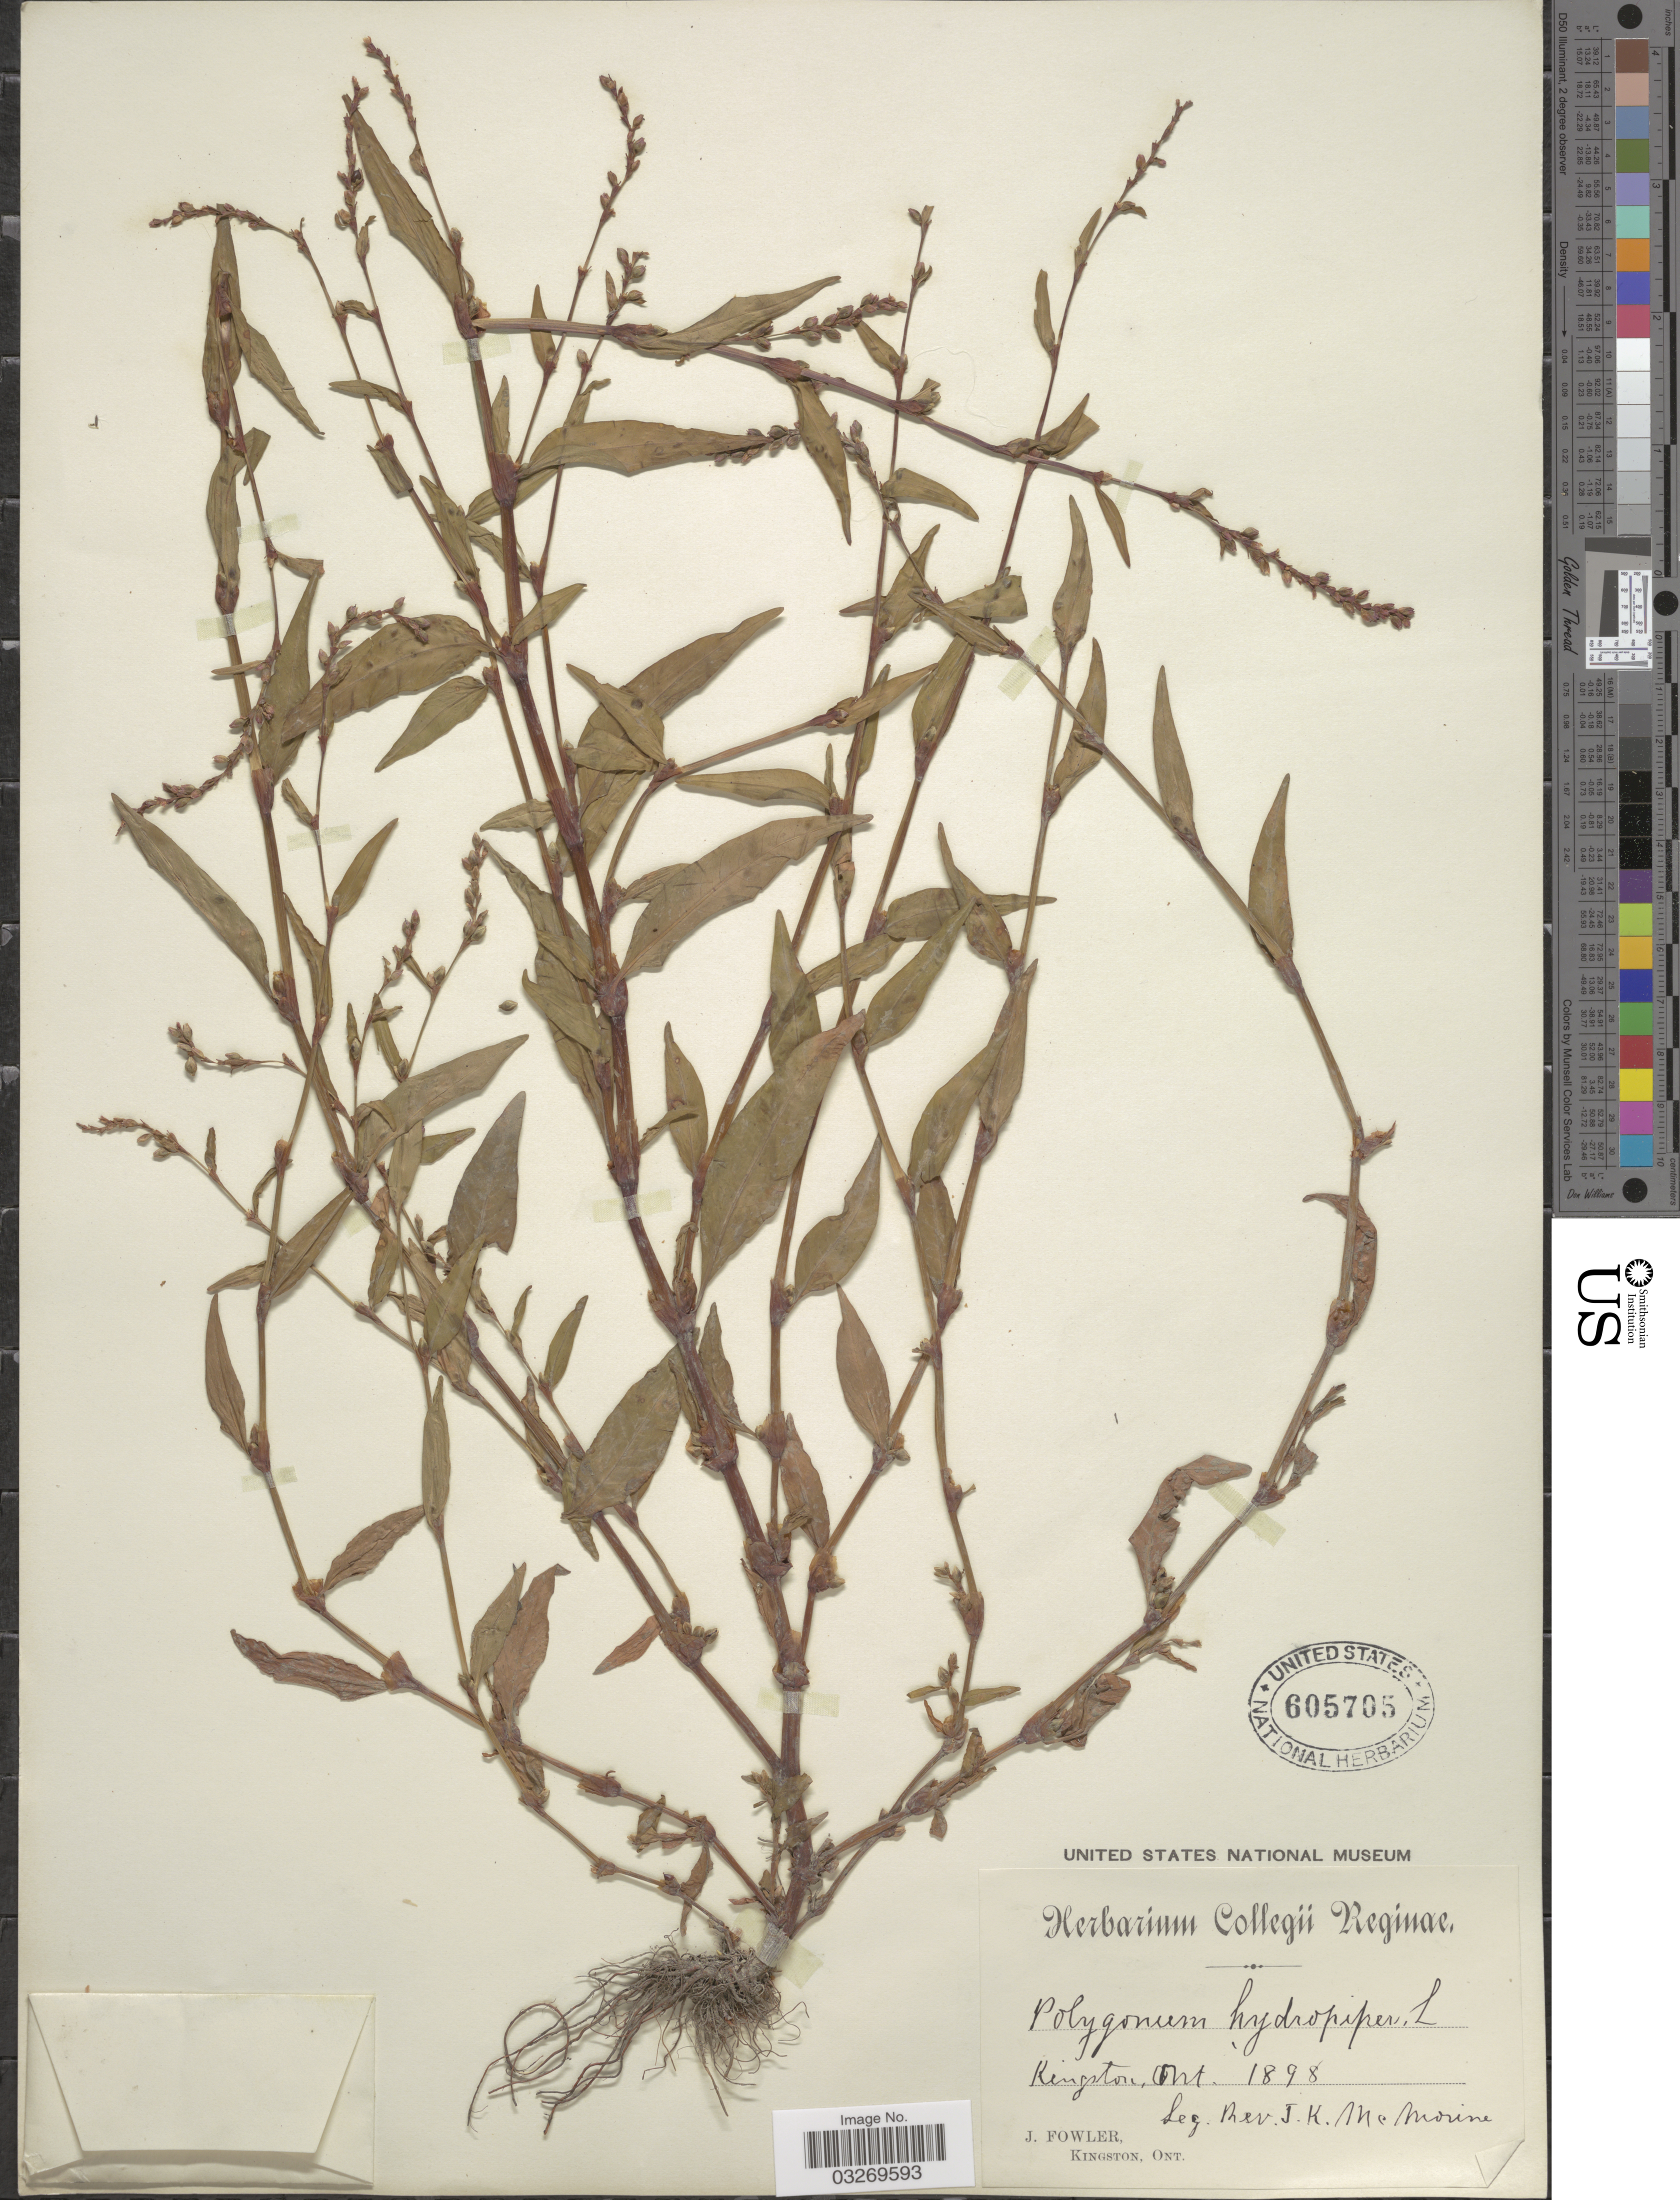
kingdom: Plantae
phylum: Tracheophyta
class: Magnoliopsida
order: Caryophyllales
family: Polygonaceae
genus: Persicaria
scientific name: Persicaria hydropiper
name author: (L.) Delarbre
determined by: Atha, D. E.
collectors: J. McMorine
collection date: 1898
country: Canada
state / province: Ontario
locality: Kingston.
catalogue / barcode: US 605705